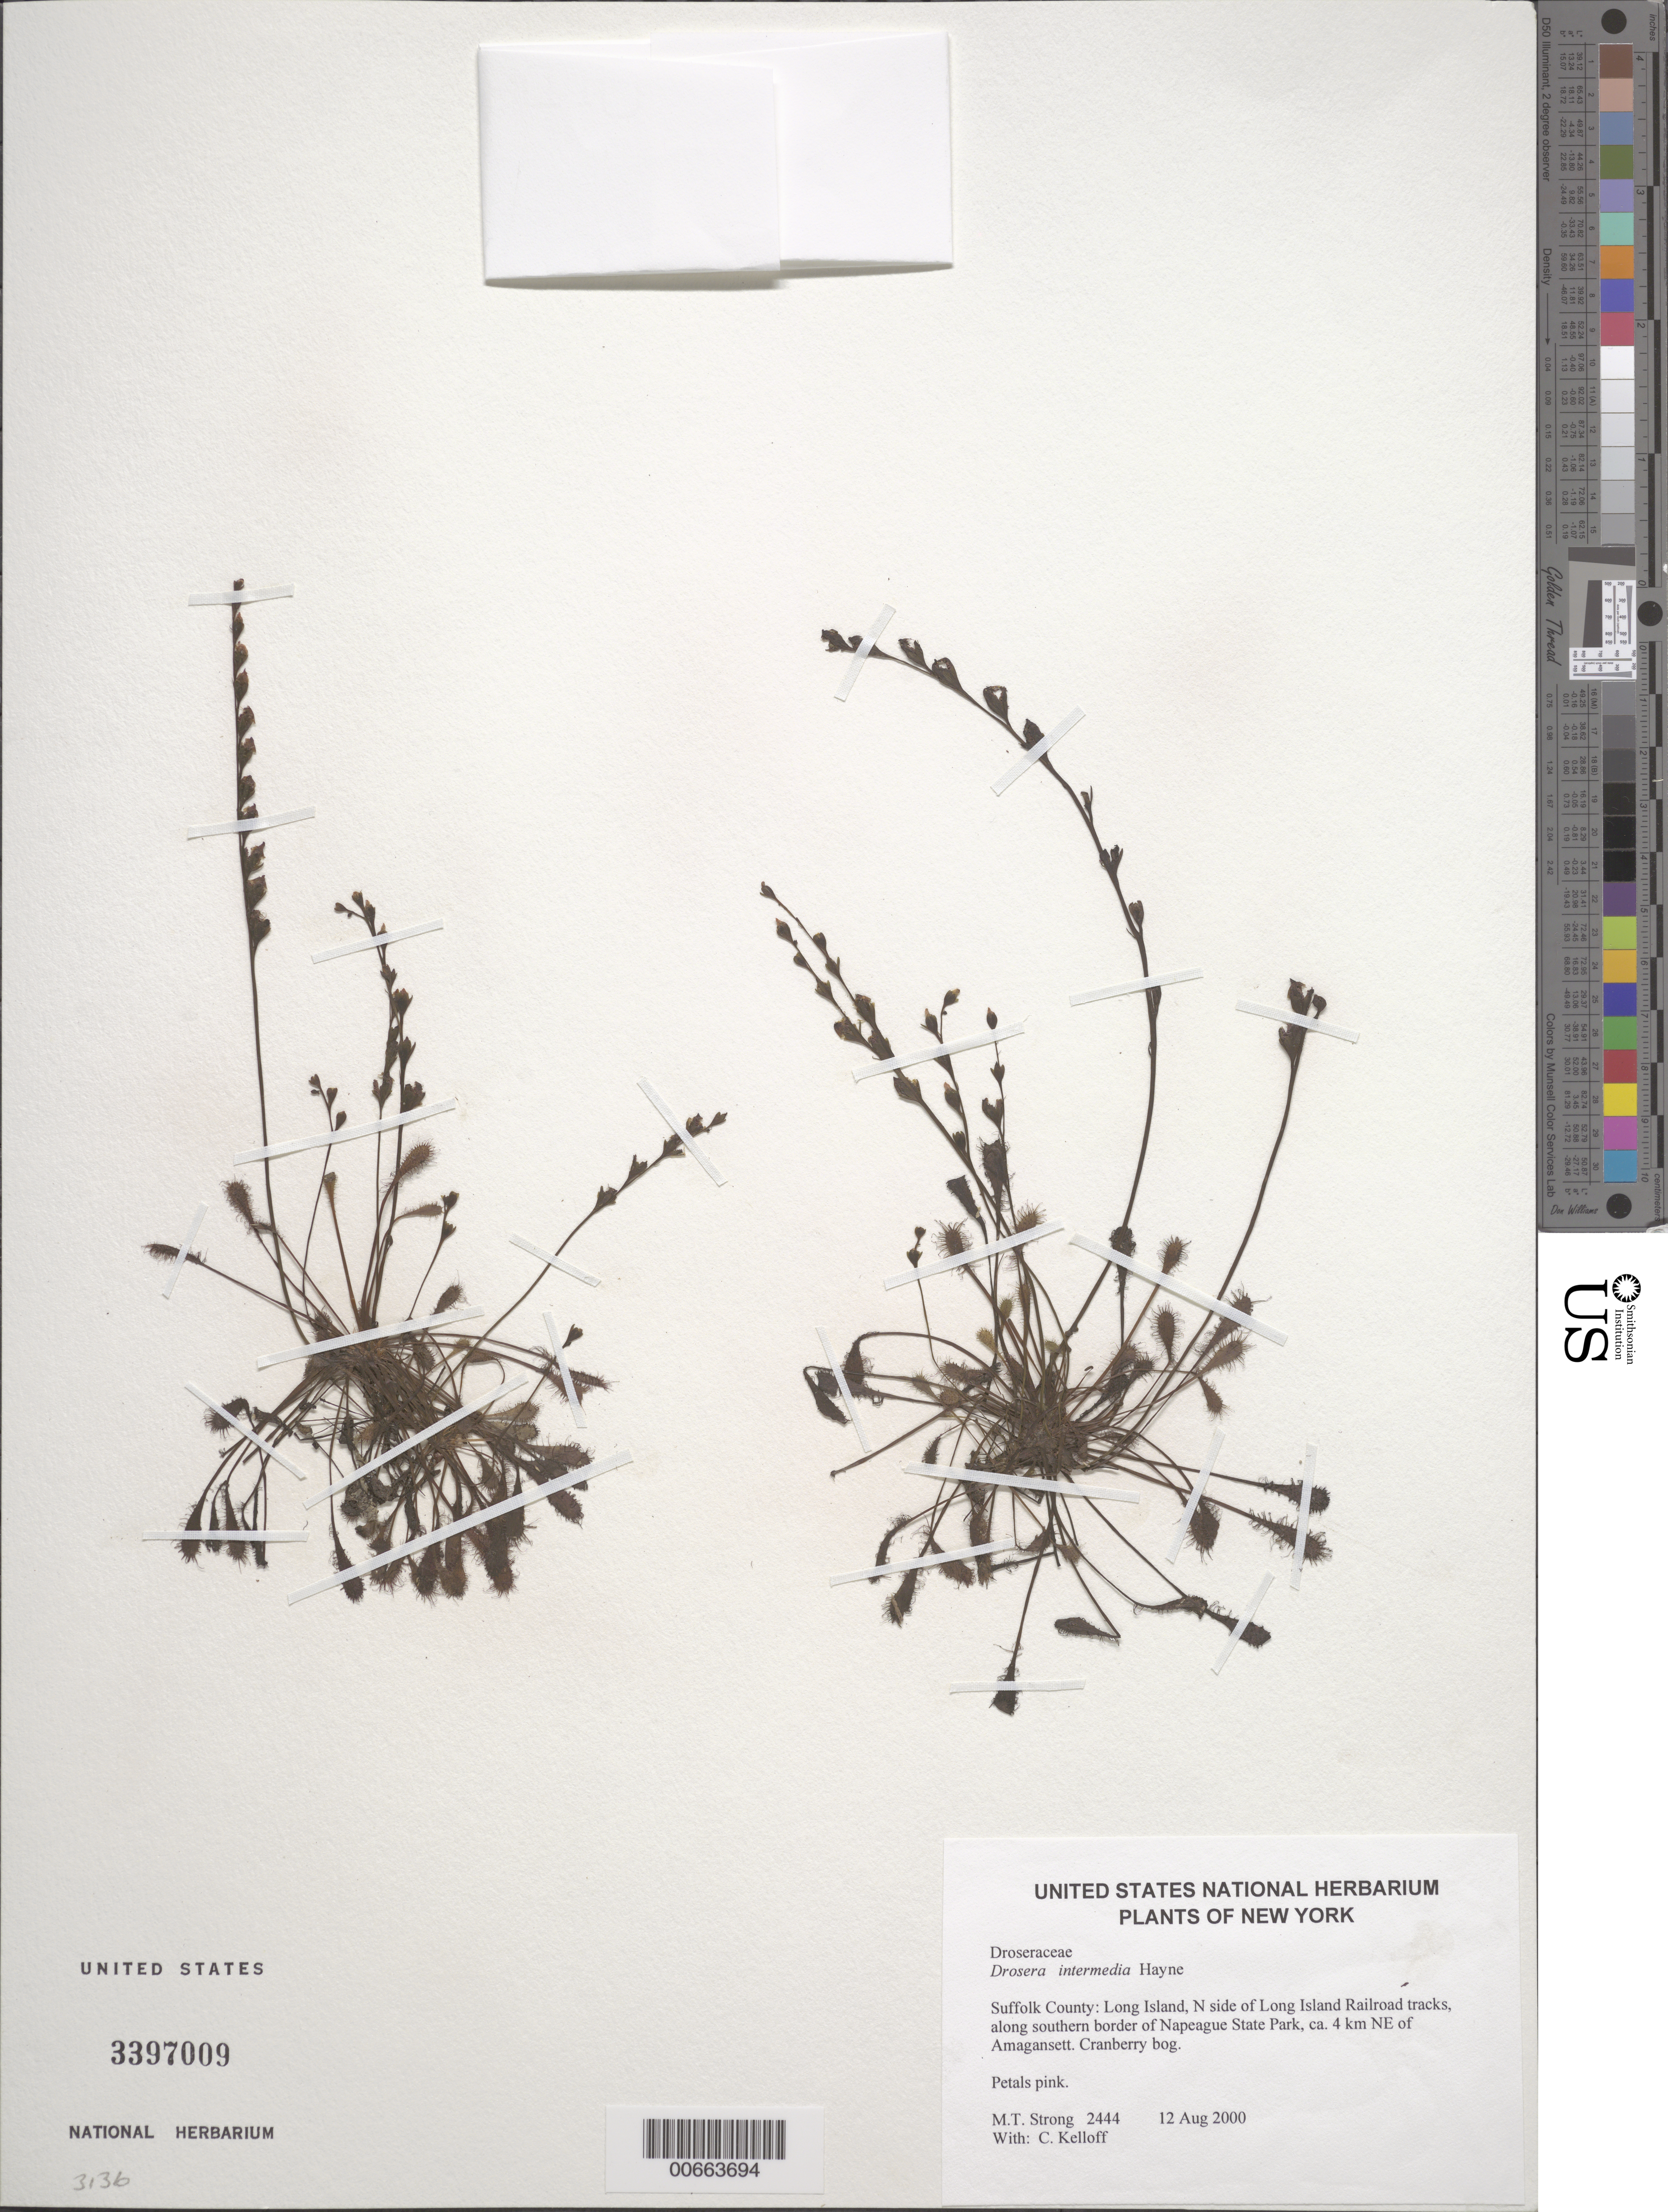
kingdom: Plantae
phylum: Tracheophyta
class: Magnoliopsida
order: Caryophyllales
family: Droseraceae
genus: Drosera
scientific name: Drosera intermedia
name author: Hayne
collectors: M. T. Strong & C. L. Kelloff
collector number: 2444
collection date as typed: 12 Aug 2000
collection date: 2000-08-12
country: United States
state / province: New York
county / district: Suffolk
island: Long Island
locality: N side of Long Island Railroad tracks, along southern border of Napeague State Park, ca. 4 km NE of Amagansett.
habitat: Cranberry bog.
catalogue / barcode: US 3397009